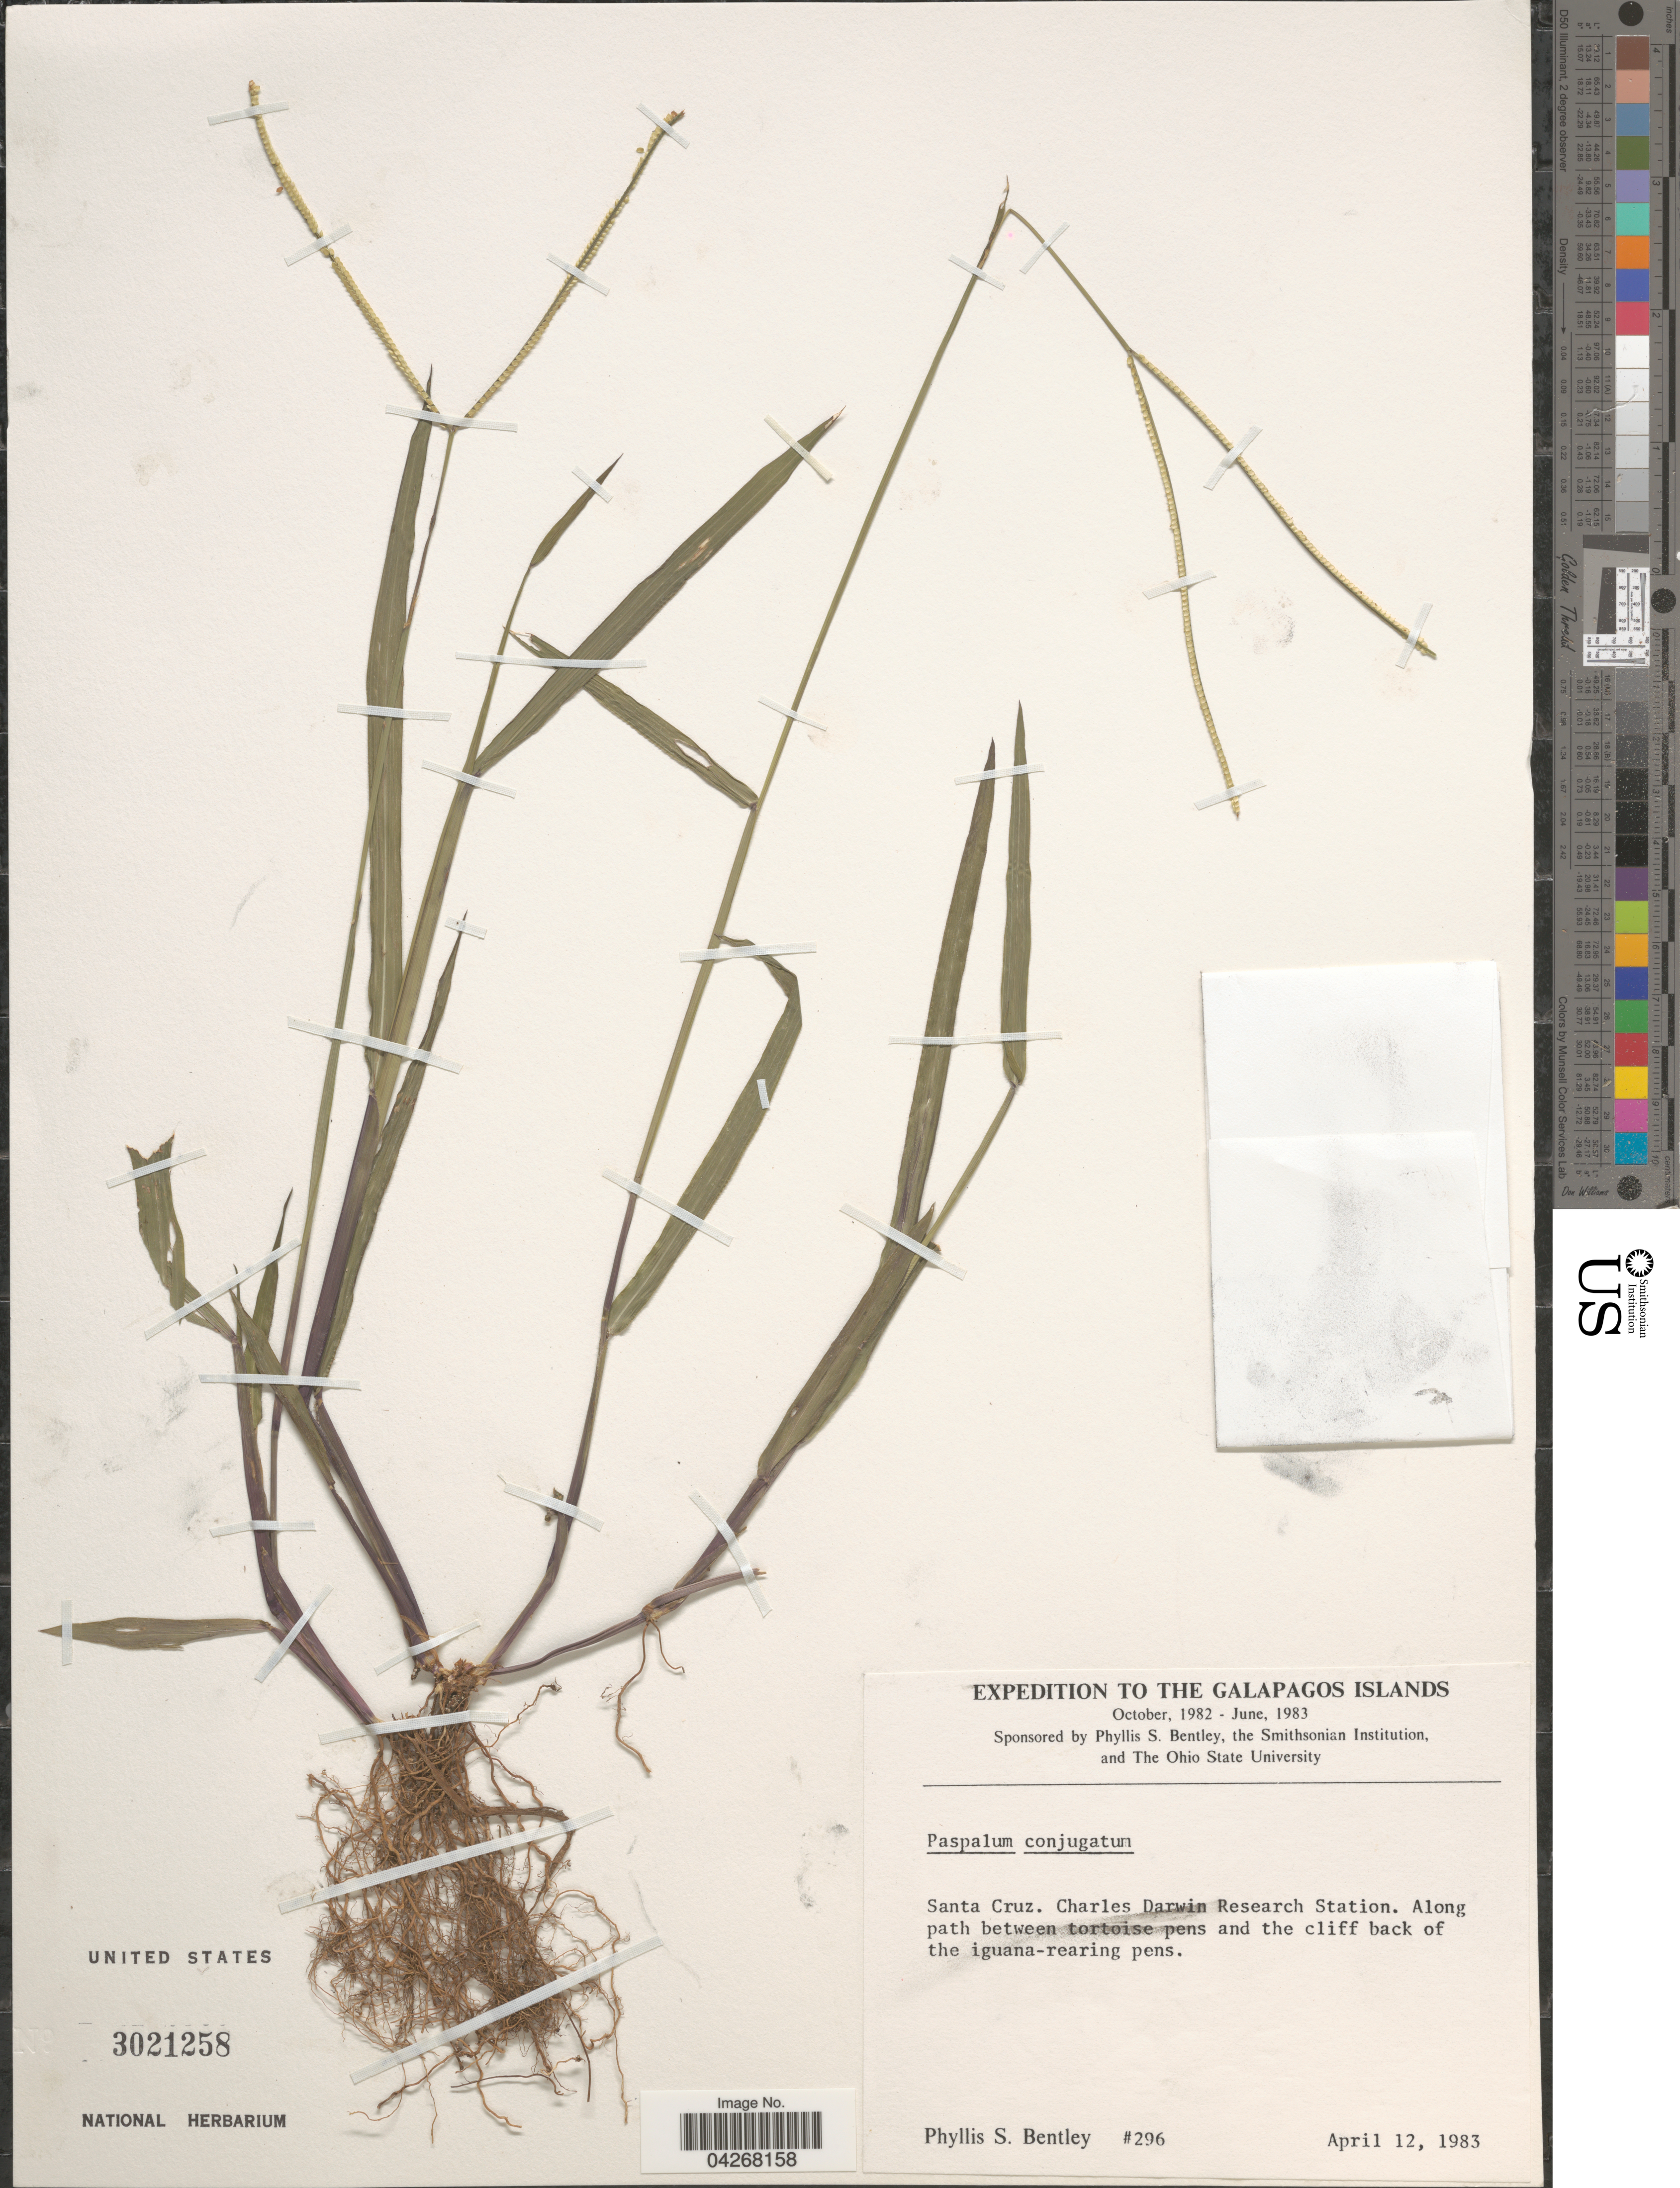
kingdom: Plantae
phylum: Tracheophyta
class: Liliopsida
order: Poales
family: Poaceae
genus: Paspalum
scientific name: Paspalum conjugatum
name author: P.J. Bergius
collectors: P. S. Bentley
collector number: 296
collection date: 1983-04-12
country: Ecuador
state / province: Colón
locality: Expedition to the Galapagos Islands. Santa Cruz. Charles Darwin Research Station. Along path between tortoise pens and the cliff back of the iguana-rearing pens.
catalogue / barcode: US 3021258